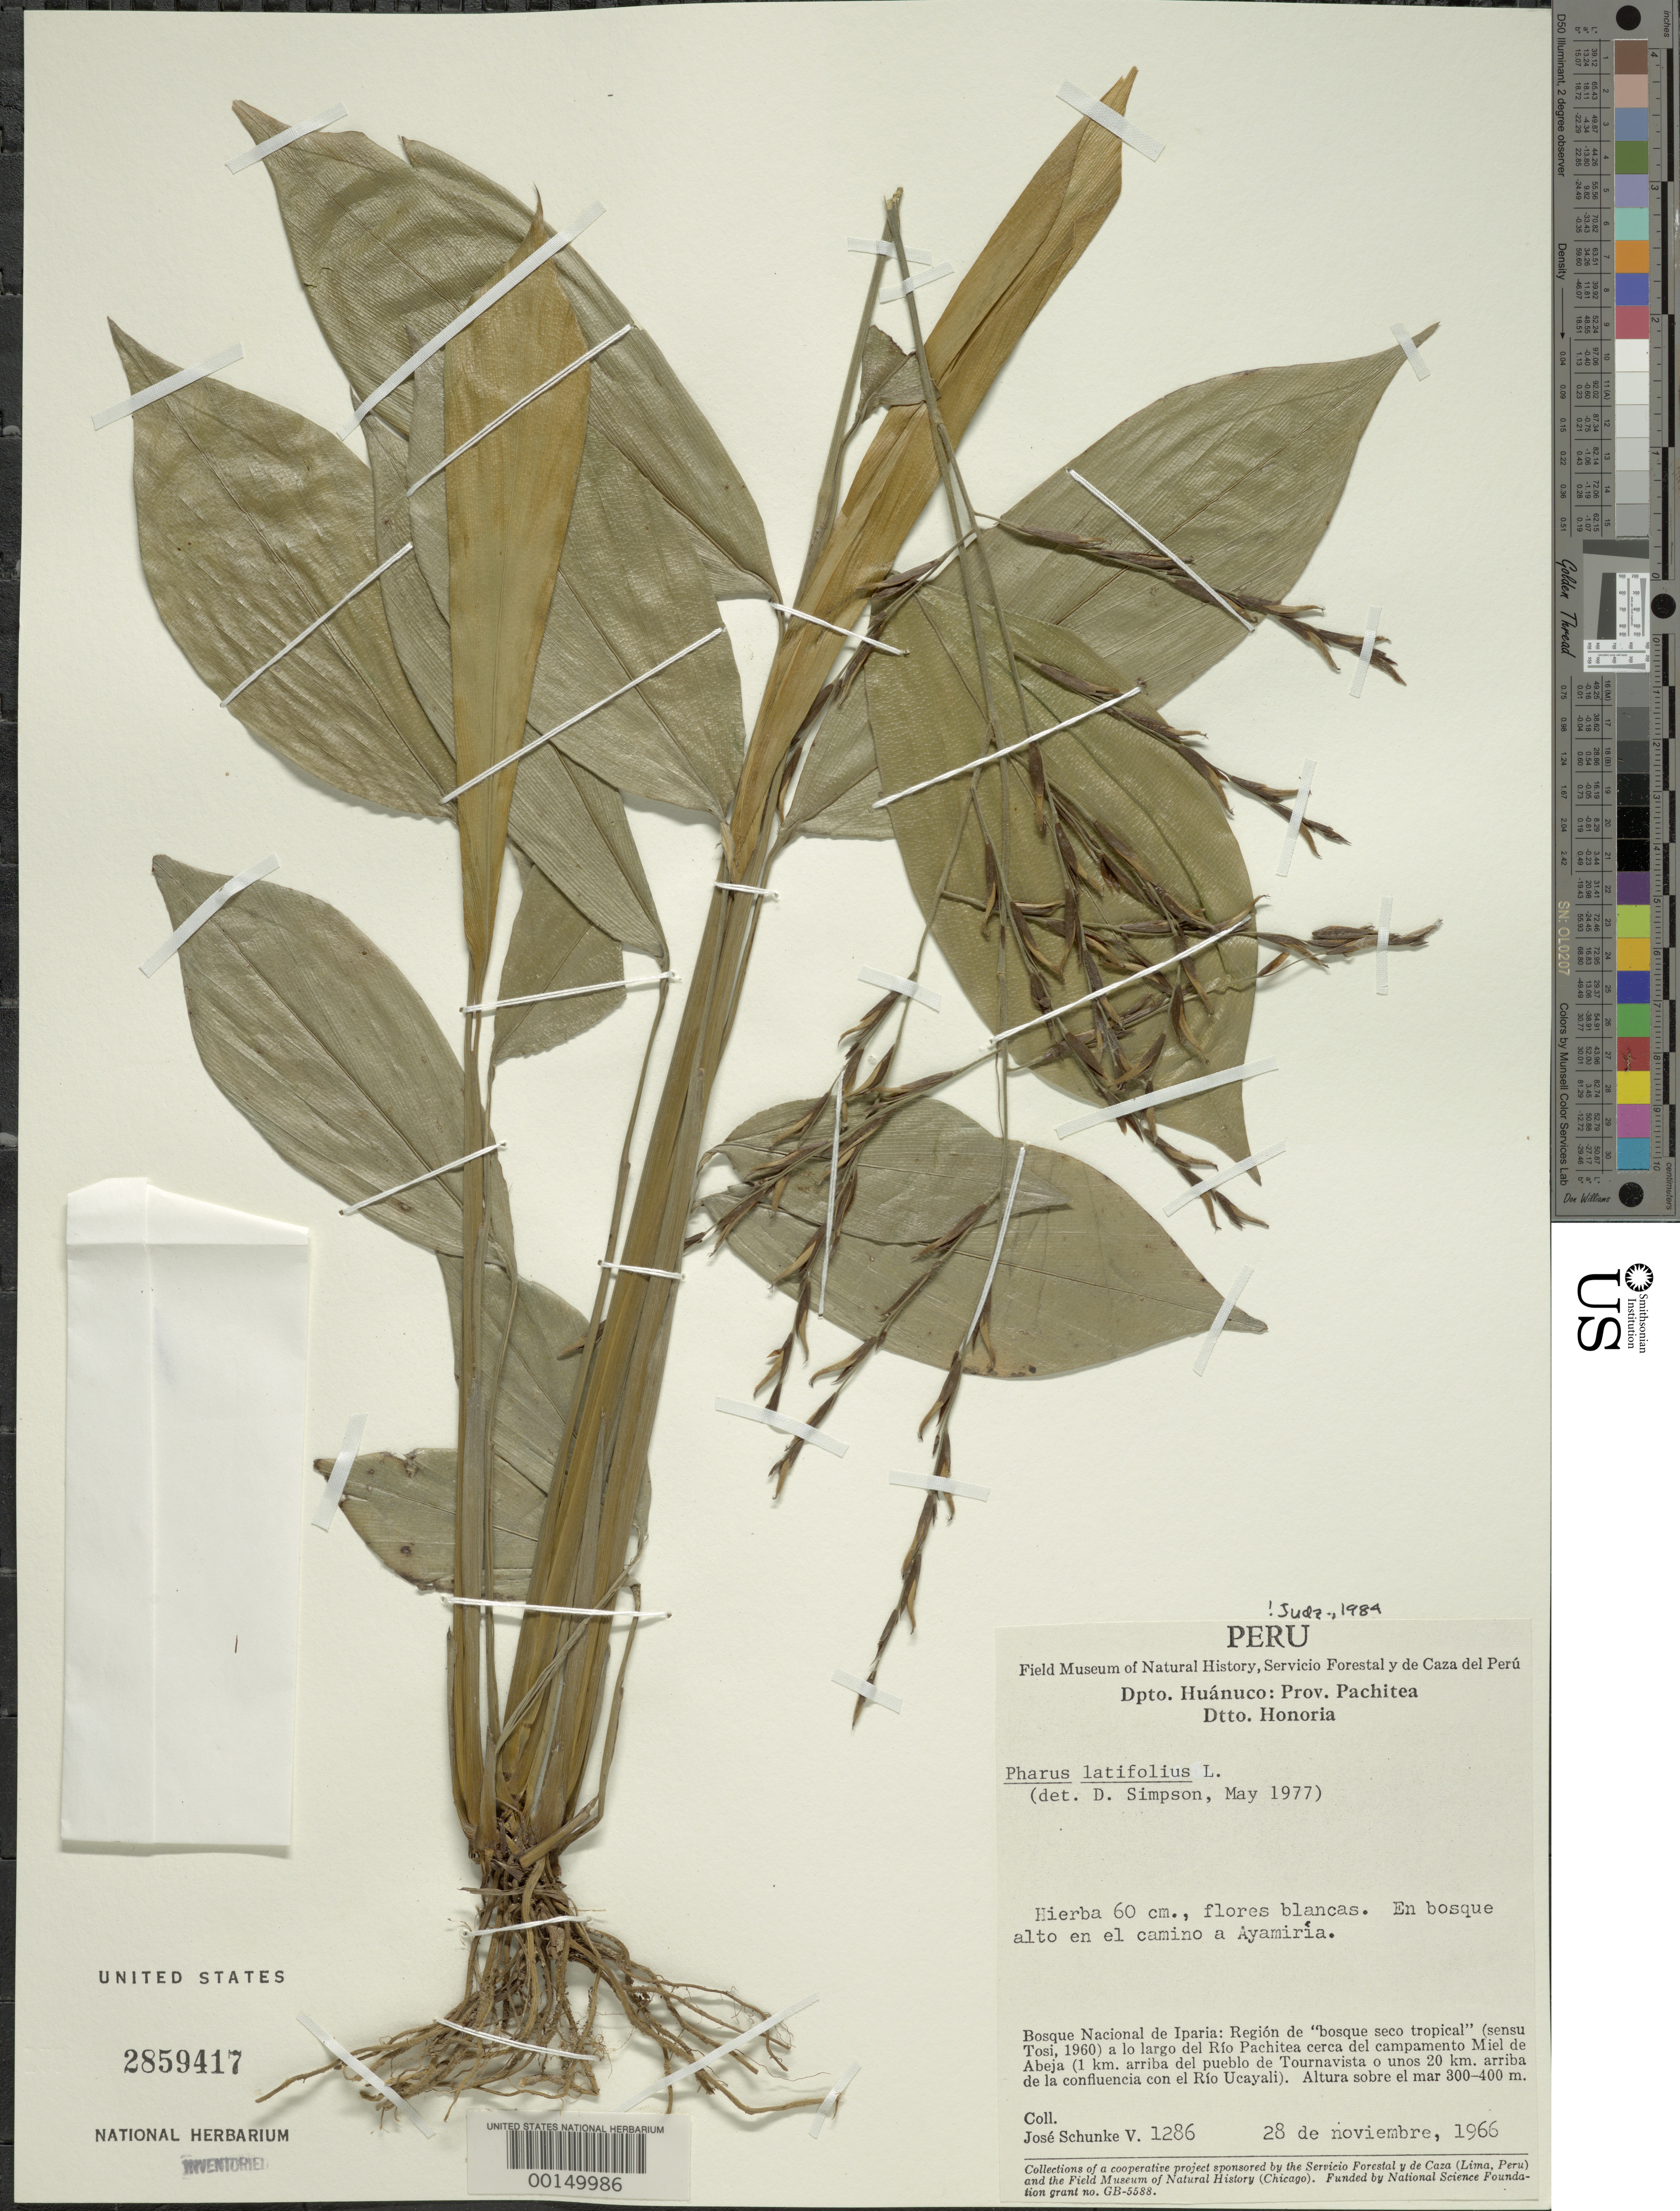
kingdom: Plantae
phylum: Tracheophyta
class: Liliopsida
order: Poales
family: Poaceae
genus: Pharus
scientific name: Pharus latifolius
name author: L.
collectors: J. Schunke Vigo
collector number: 1286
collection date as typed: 28 Nov 1966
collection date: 1966-11-28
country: Peru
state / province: Huánuco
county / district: Pachitea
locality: Honoria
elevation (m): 300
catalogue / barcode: US 2859417